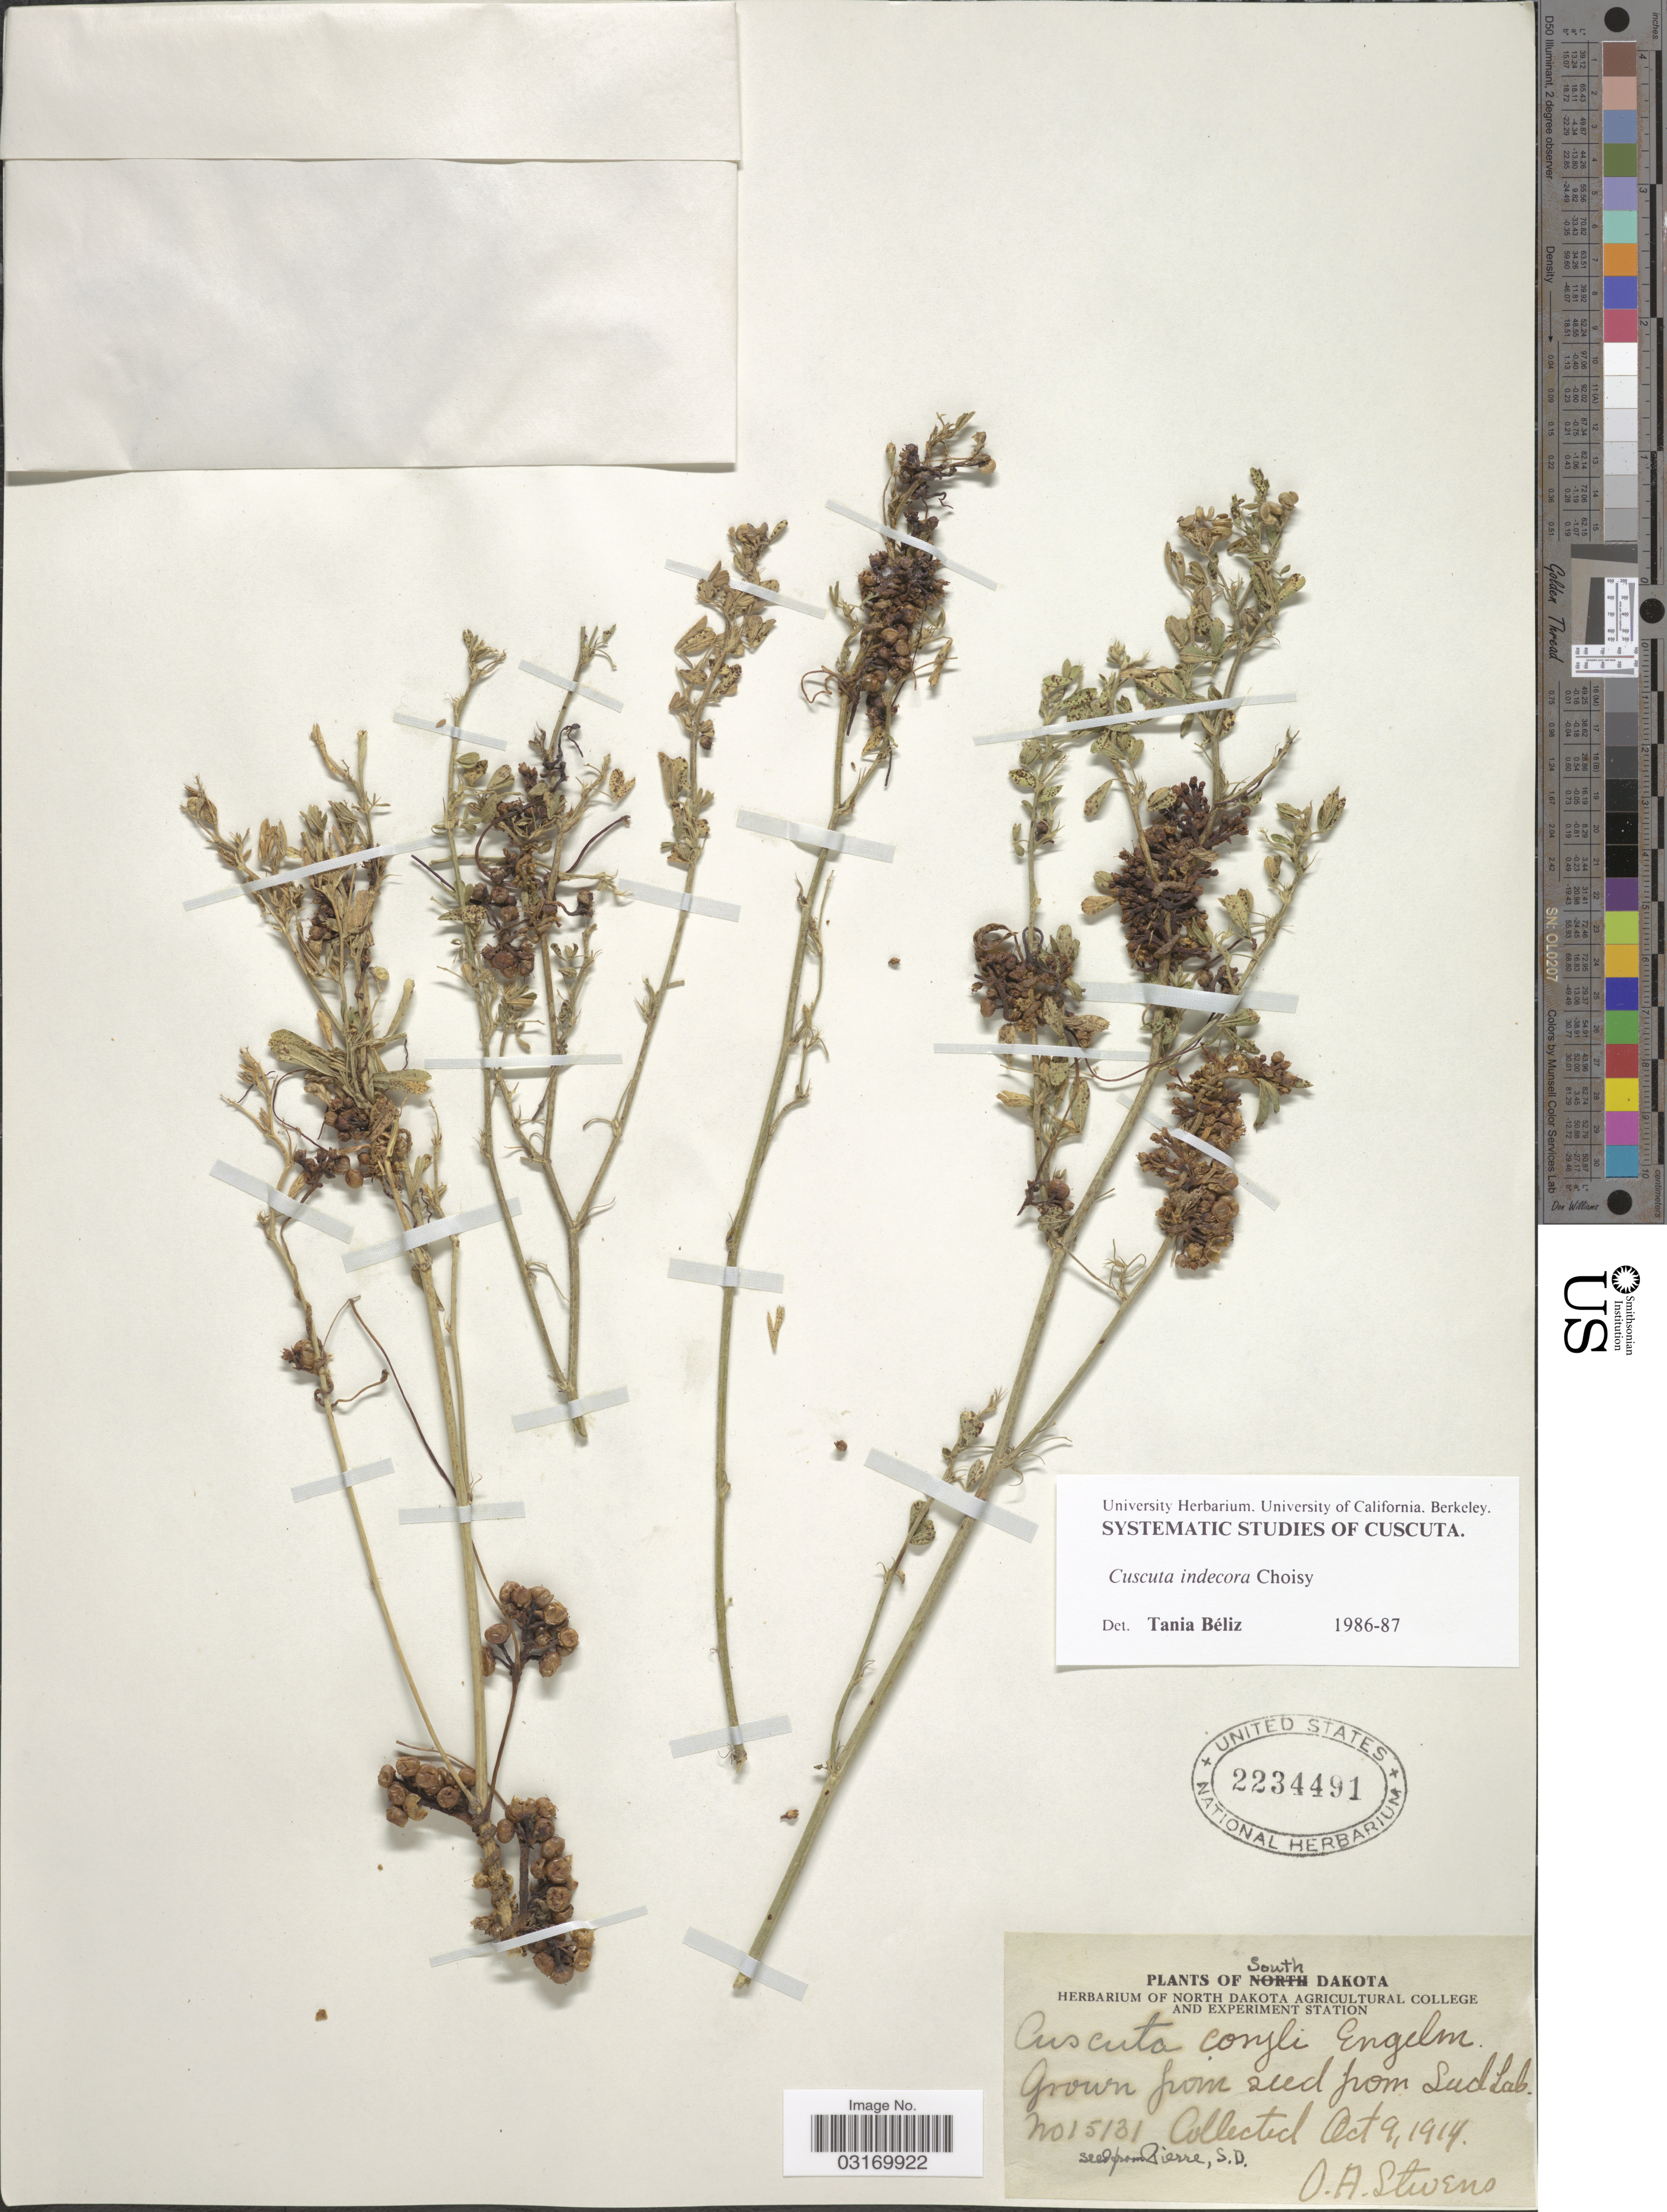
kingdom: Plantae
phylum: Tracheophyta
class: Magnoliopsida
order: Solanales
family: Convolvulaceae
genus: Cuscuta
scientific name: Cuscuta indecora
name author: Choisy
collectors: O. A. Stevens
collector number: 15131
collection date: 1914-10-09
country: United States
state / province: South Dakota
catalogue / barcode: US 2234491